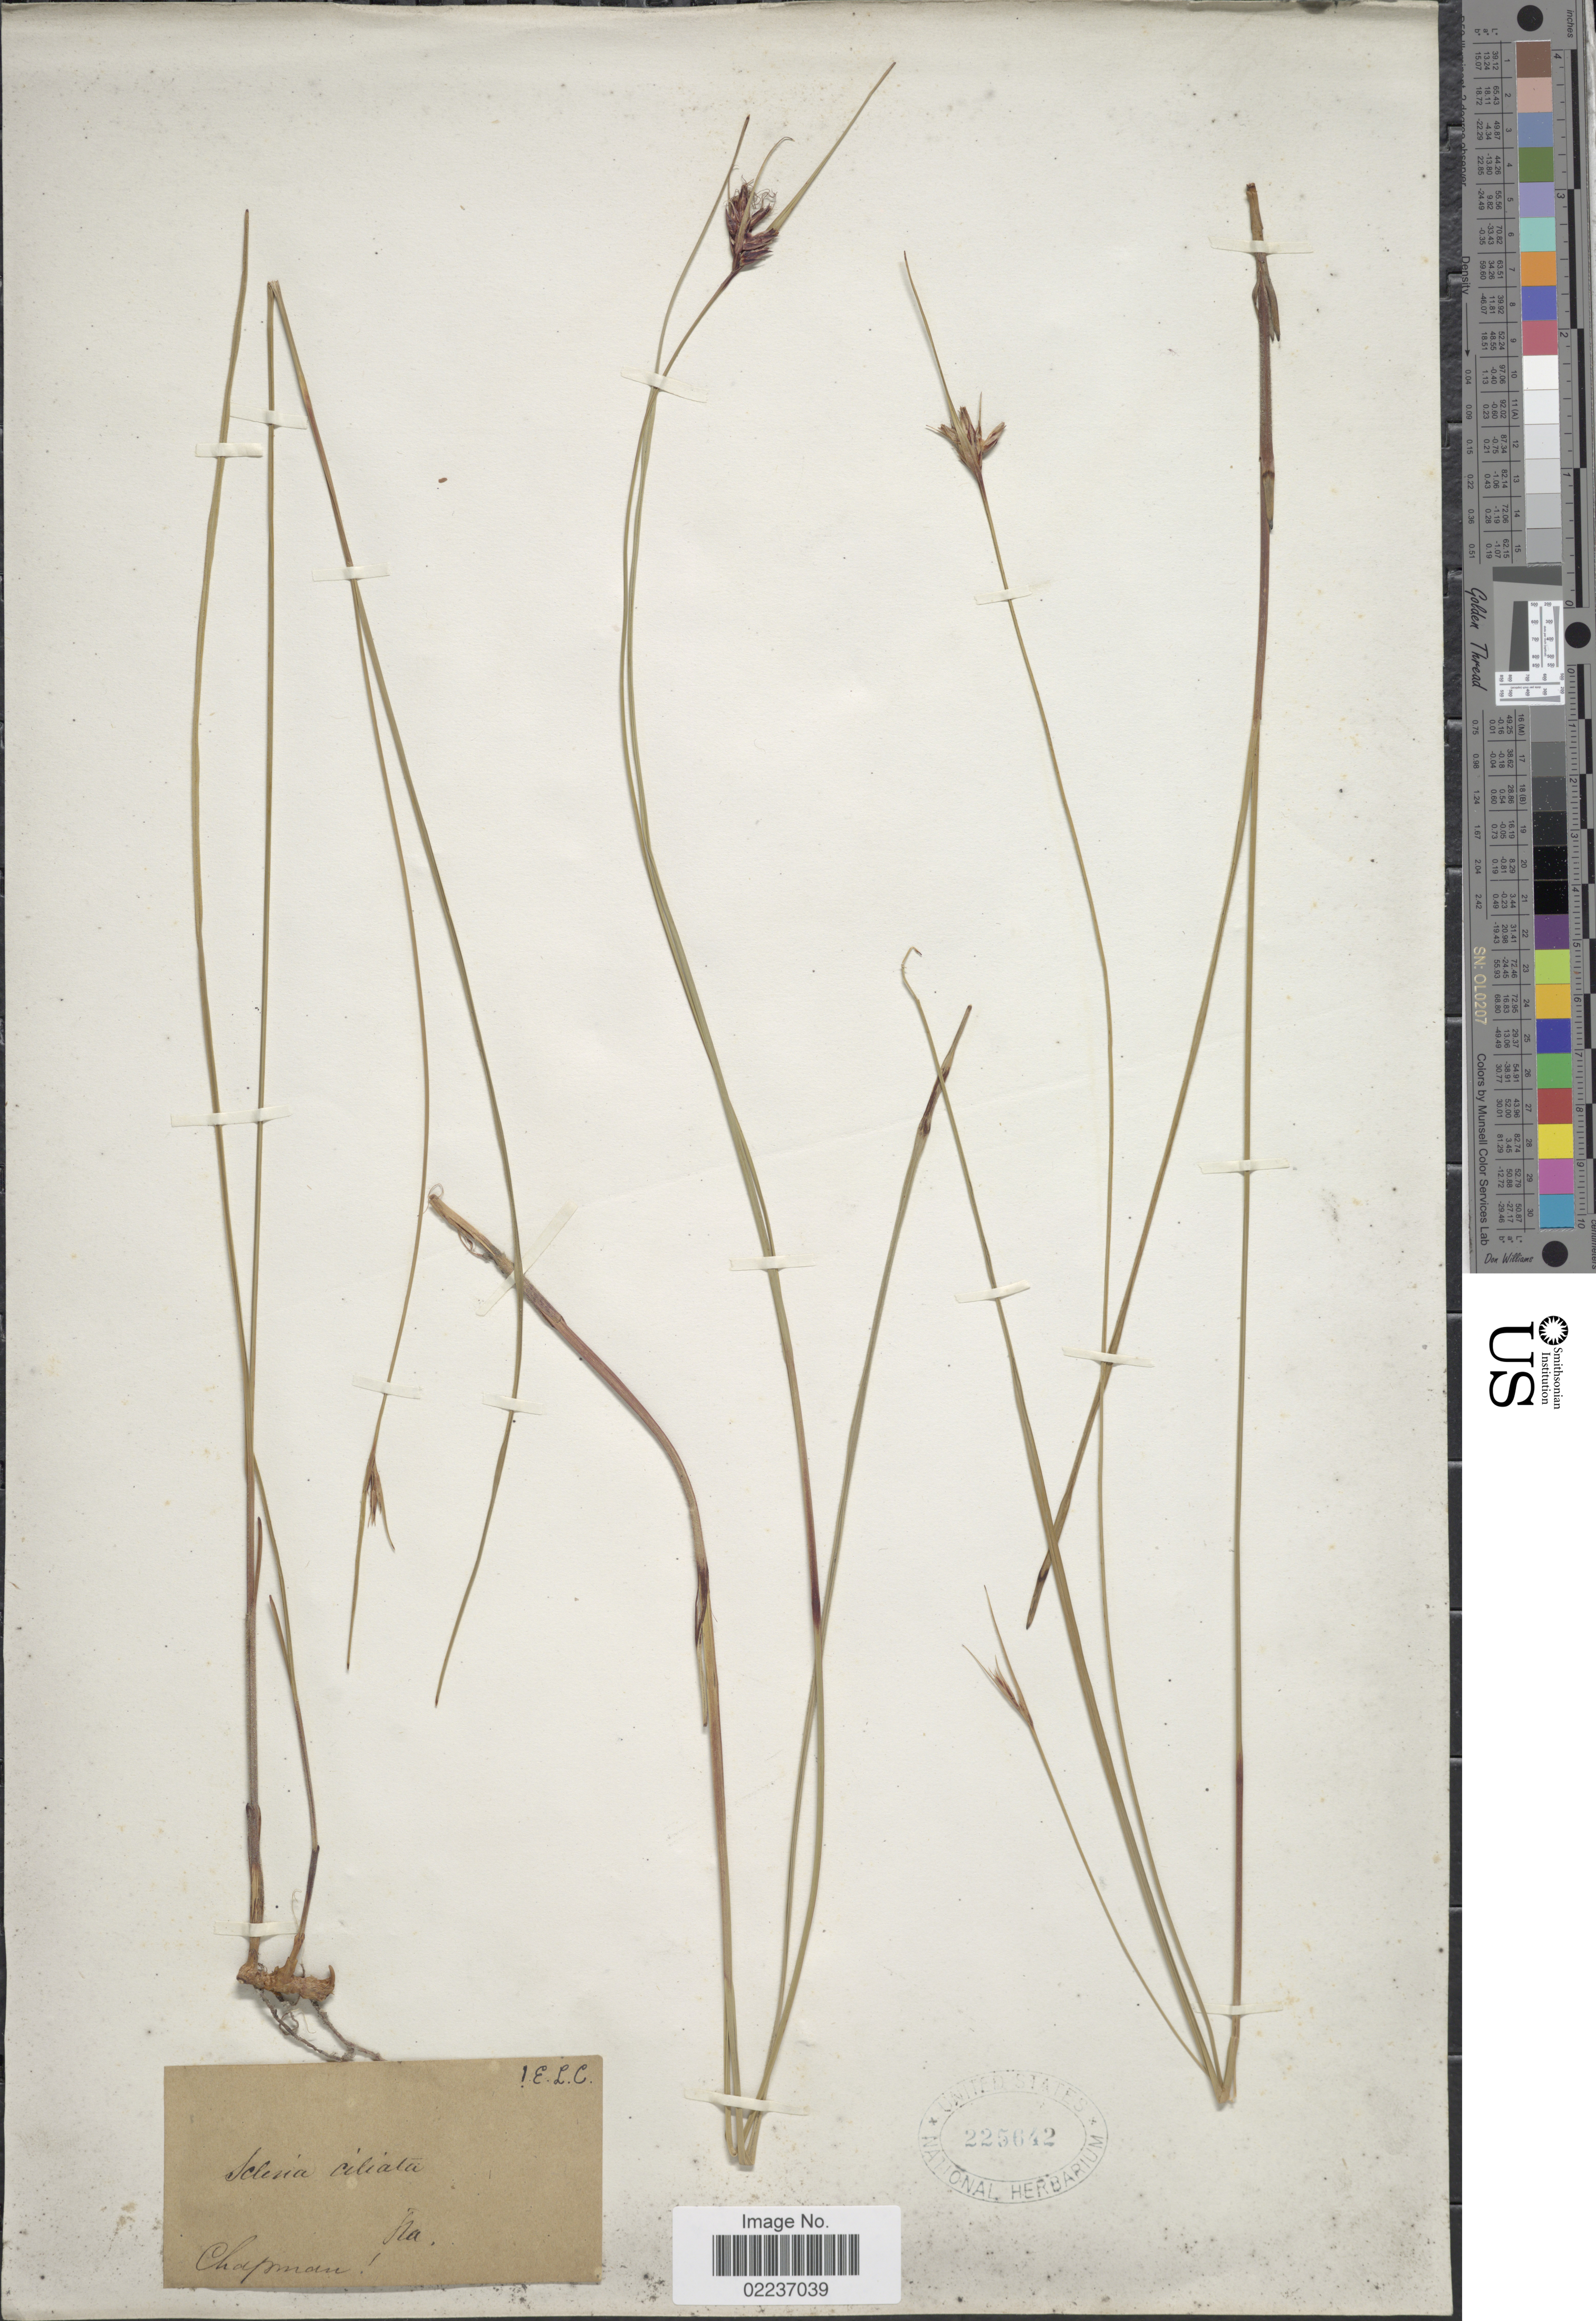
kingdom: Plantae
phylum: Tracheophyta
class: Liliopsida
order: Poales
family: Cyperaceae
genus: Scleria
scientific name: Scleria ciliata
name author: Michx.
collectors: A. Chapman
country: United States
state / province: Florida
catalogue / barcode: US 225642